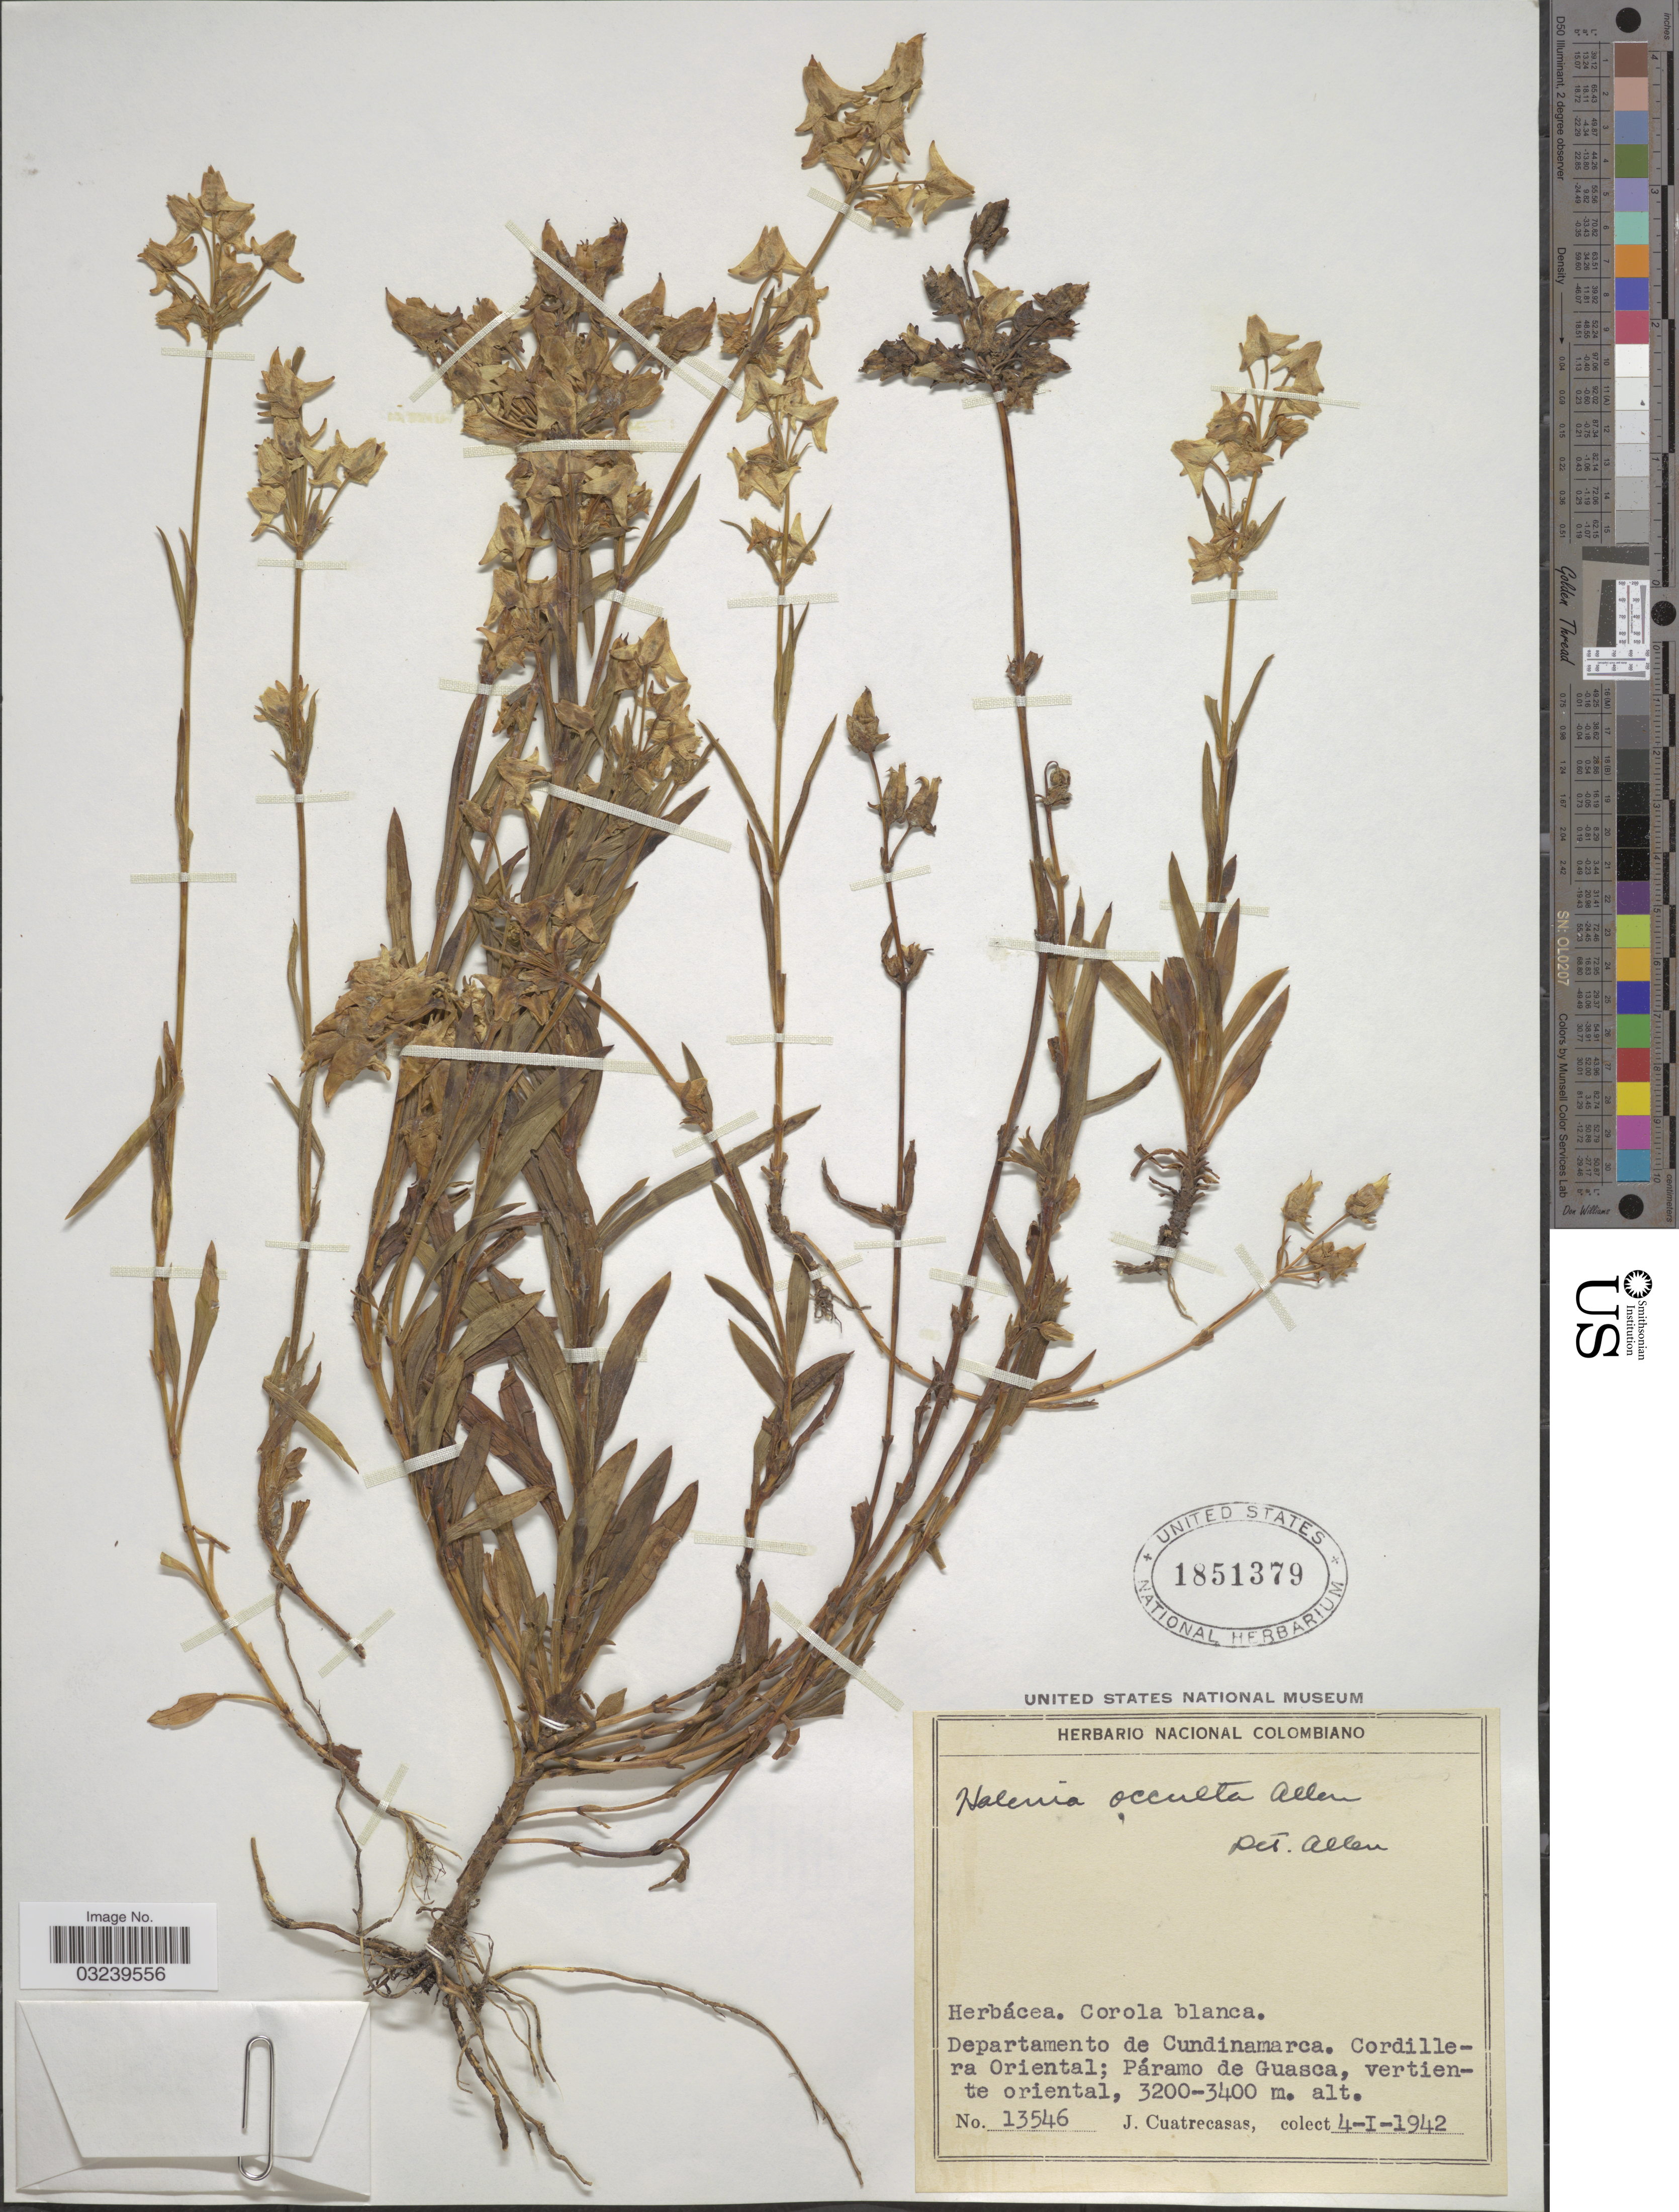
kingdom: Plantae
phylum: Tracheophyta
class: Magnoliopsida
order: Gentianales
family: Gentianaceae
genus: Halenia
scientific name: Halenia occulta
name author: C.K. Allen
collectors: J. Cuatrecasas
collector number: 13546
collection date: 1942-01-04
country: Colombia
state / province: Cundinamarca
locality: Departamento de Cundinamarca: Cordillera Oriental; Páramo de Guasca, vertiente oriental.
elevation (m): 3200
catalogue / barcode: US 1851379